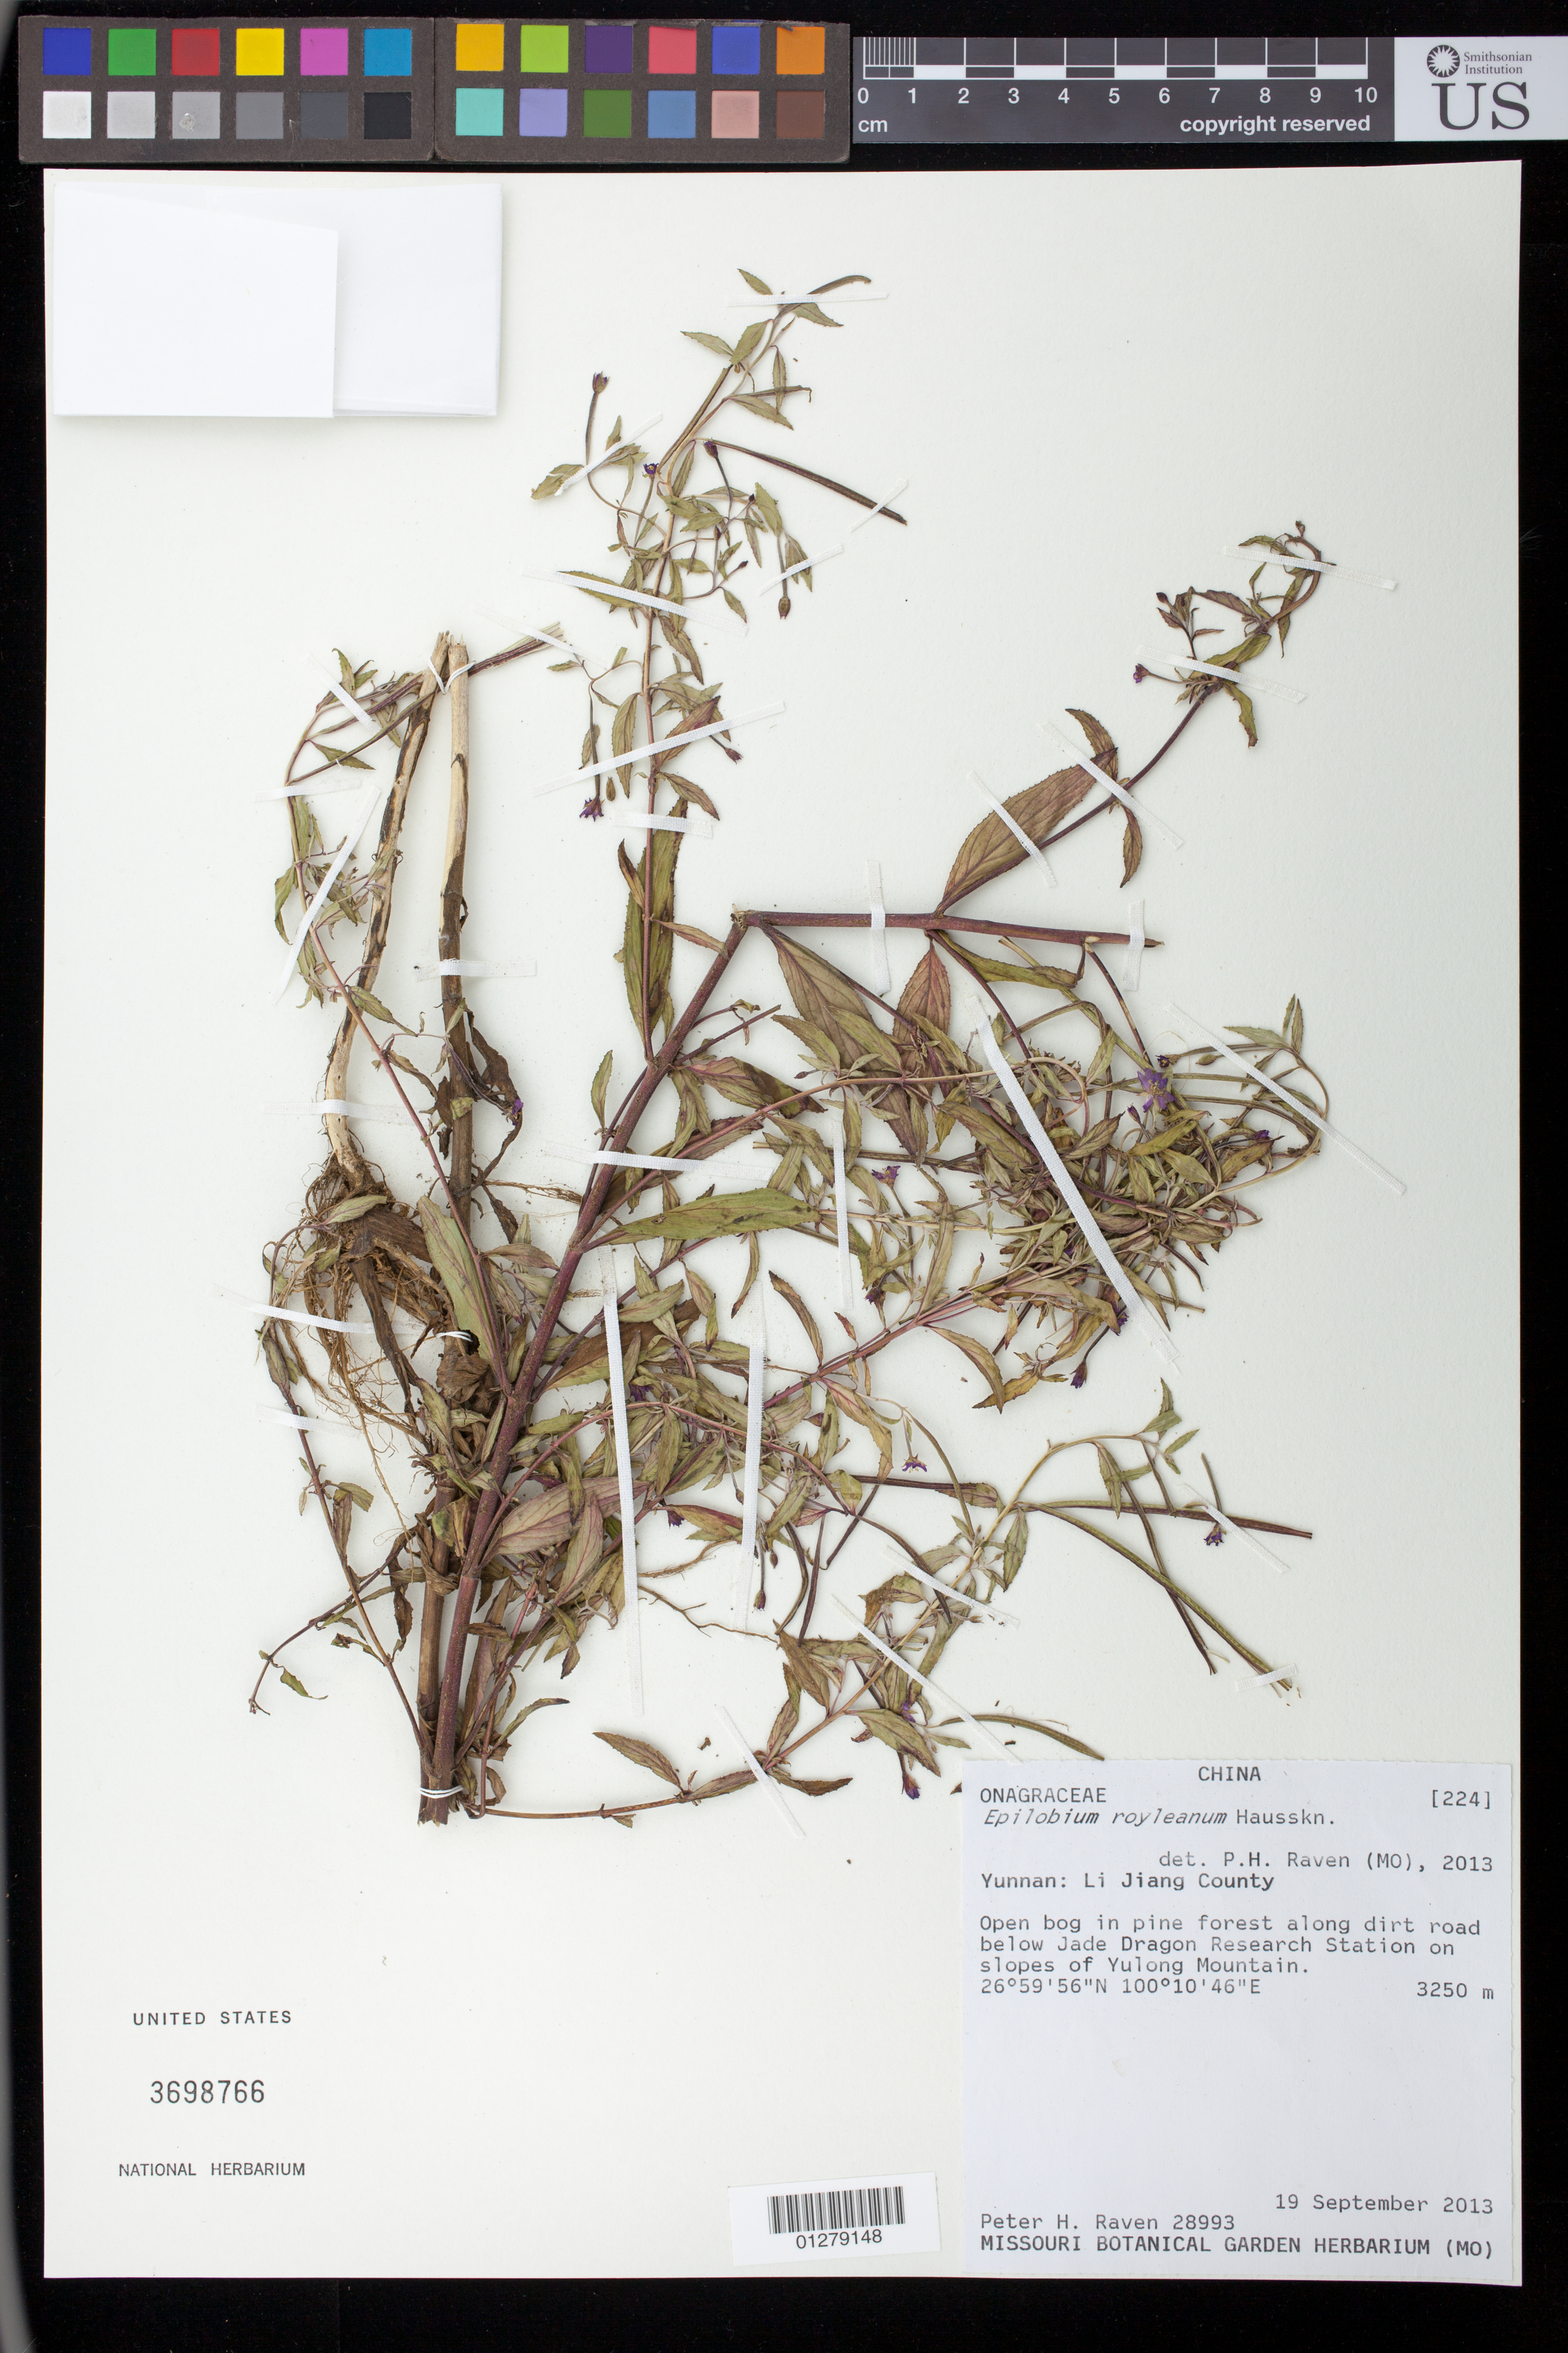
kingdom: Plantae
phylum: Tracheophyta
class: Magnoliopsida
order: Myrtales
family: Onagraceae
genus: Epilobium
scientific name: Epilobium royleanum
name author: Hausskn.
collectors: P. Raven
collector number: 28993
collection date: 2013-09-19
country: China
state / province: Yunnan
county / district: Lijiang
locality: Open bog in pine forest along dirt road below Jade Dragon Research Station on slopes of Yulong Mountain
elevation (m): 3250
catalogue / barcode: US 3698766